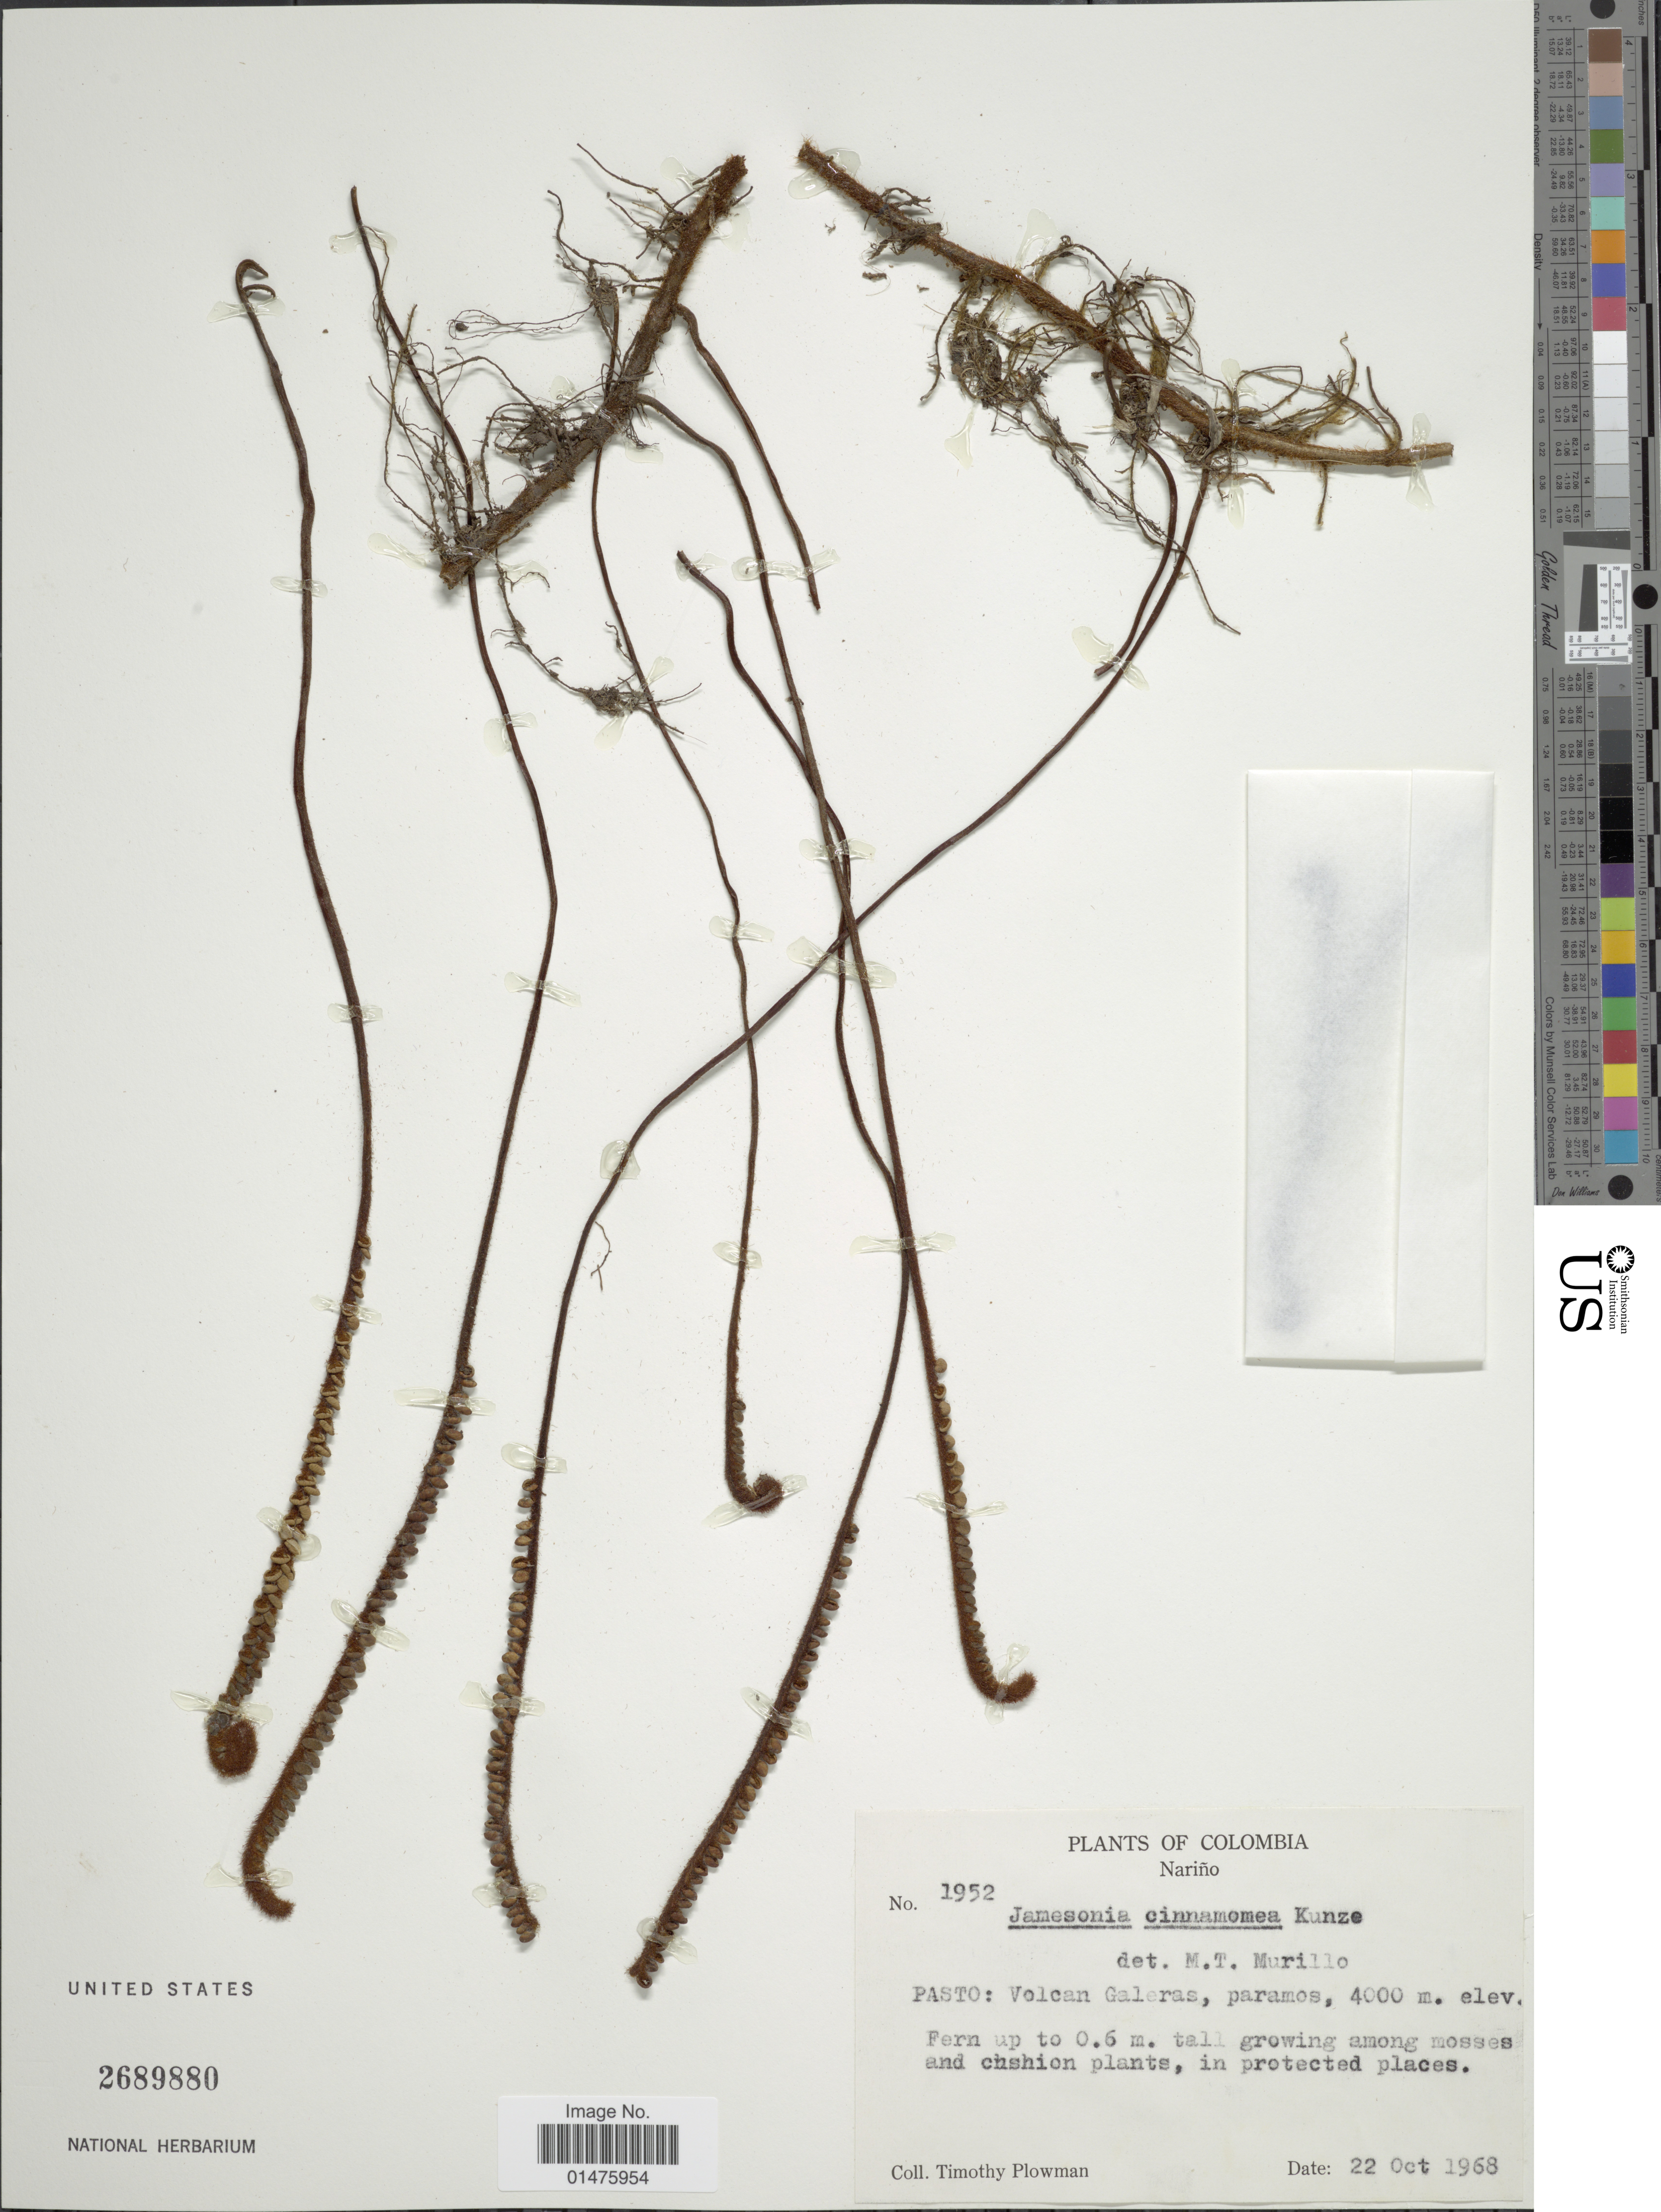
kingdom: Plantae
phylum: Tracheophyta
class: Polypodiopsida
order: Polypodiales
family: Pteridaceae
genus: Jamesonia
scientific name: Jamesonia cinnamomea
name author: Kunze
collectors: T. Plowman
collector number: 1952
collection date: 1968-10-22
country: Colombia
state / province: Nariño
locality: Pasto: Volcan Galeras, paramos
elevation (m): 4000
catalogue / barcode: US 2689880